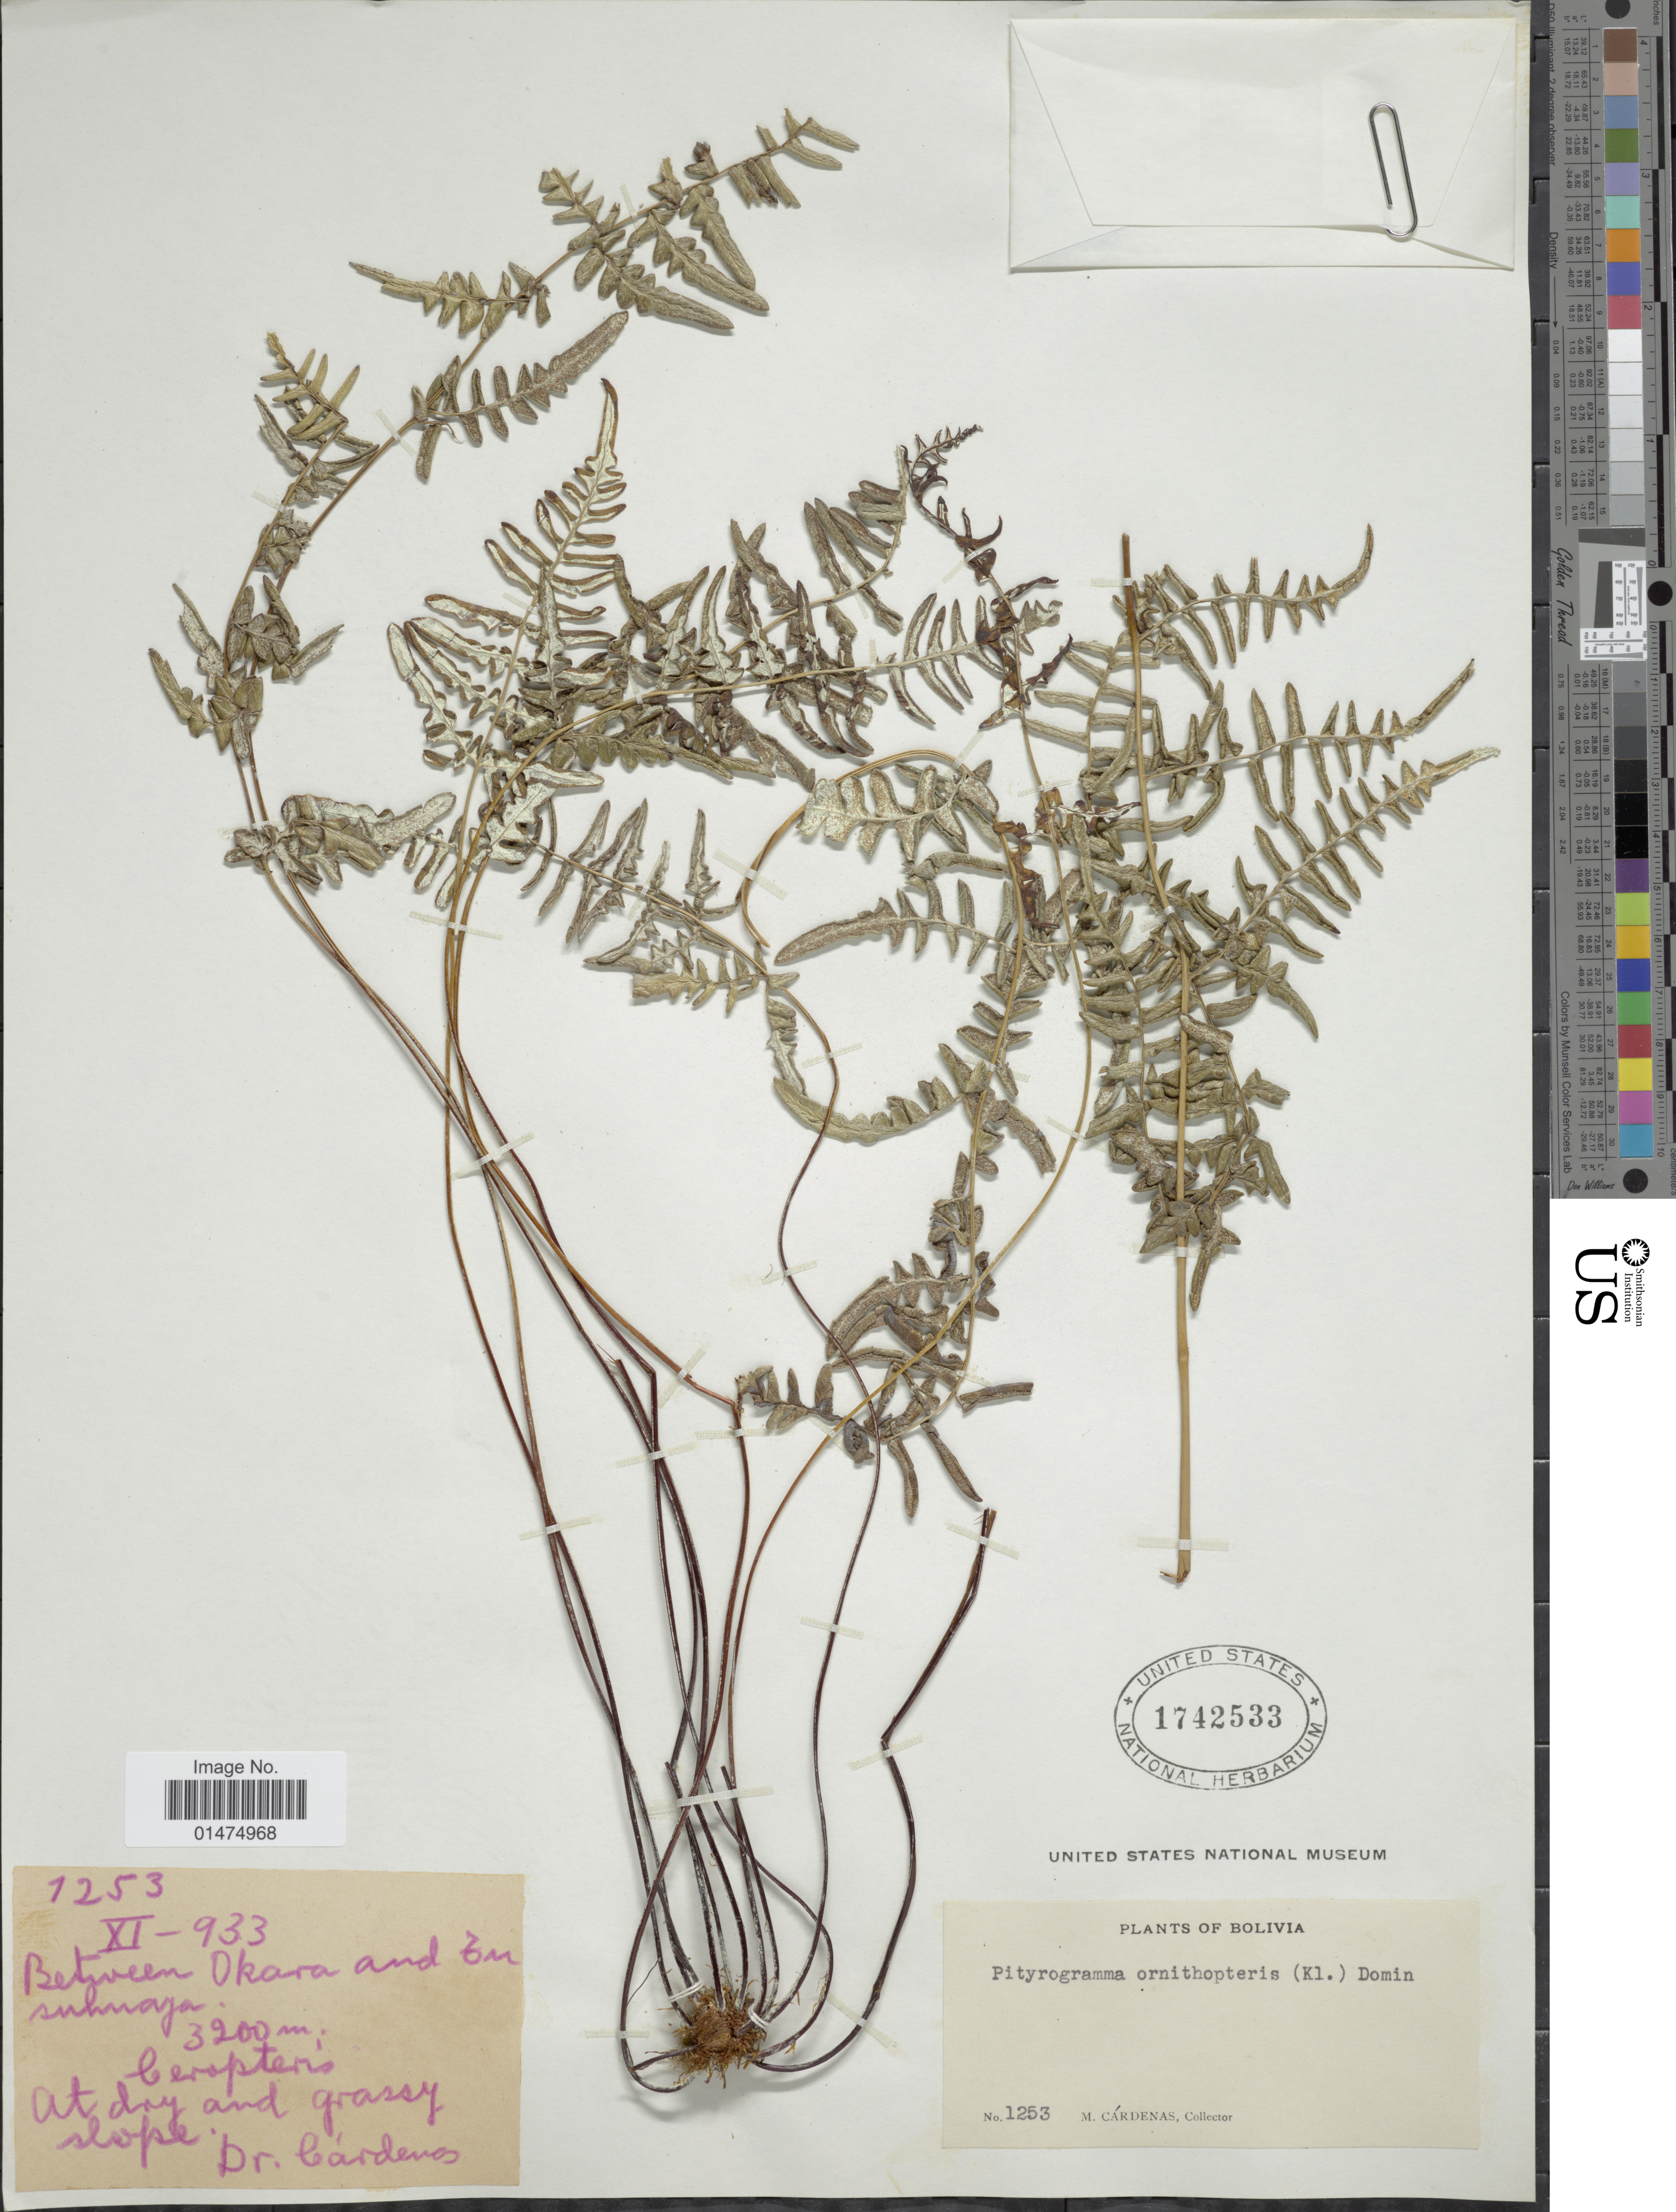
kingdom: Plantae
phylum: Tracheophyta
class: Polypodiopsida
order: Polypodiales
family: Pteridaceae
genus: Pityrogramma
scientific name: Pityrogramma chrysoconia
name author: (Desv.) Maxon ex Domin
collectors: M. Cárdenas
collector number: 1253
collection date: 1933-11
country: Bolivia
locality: Between Okara and Tusuhuaya.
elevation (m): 3200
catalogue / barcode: US 1742533